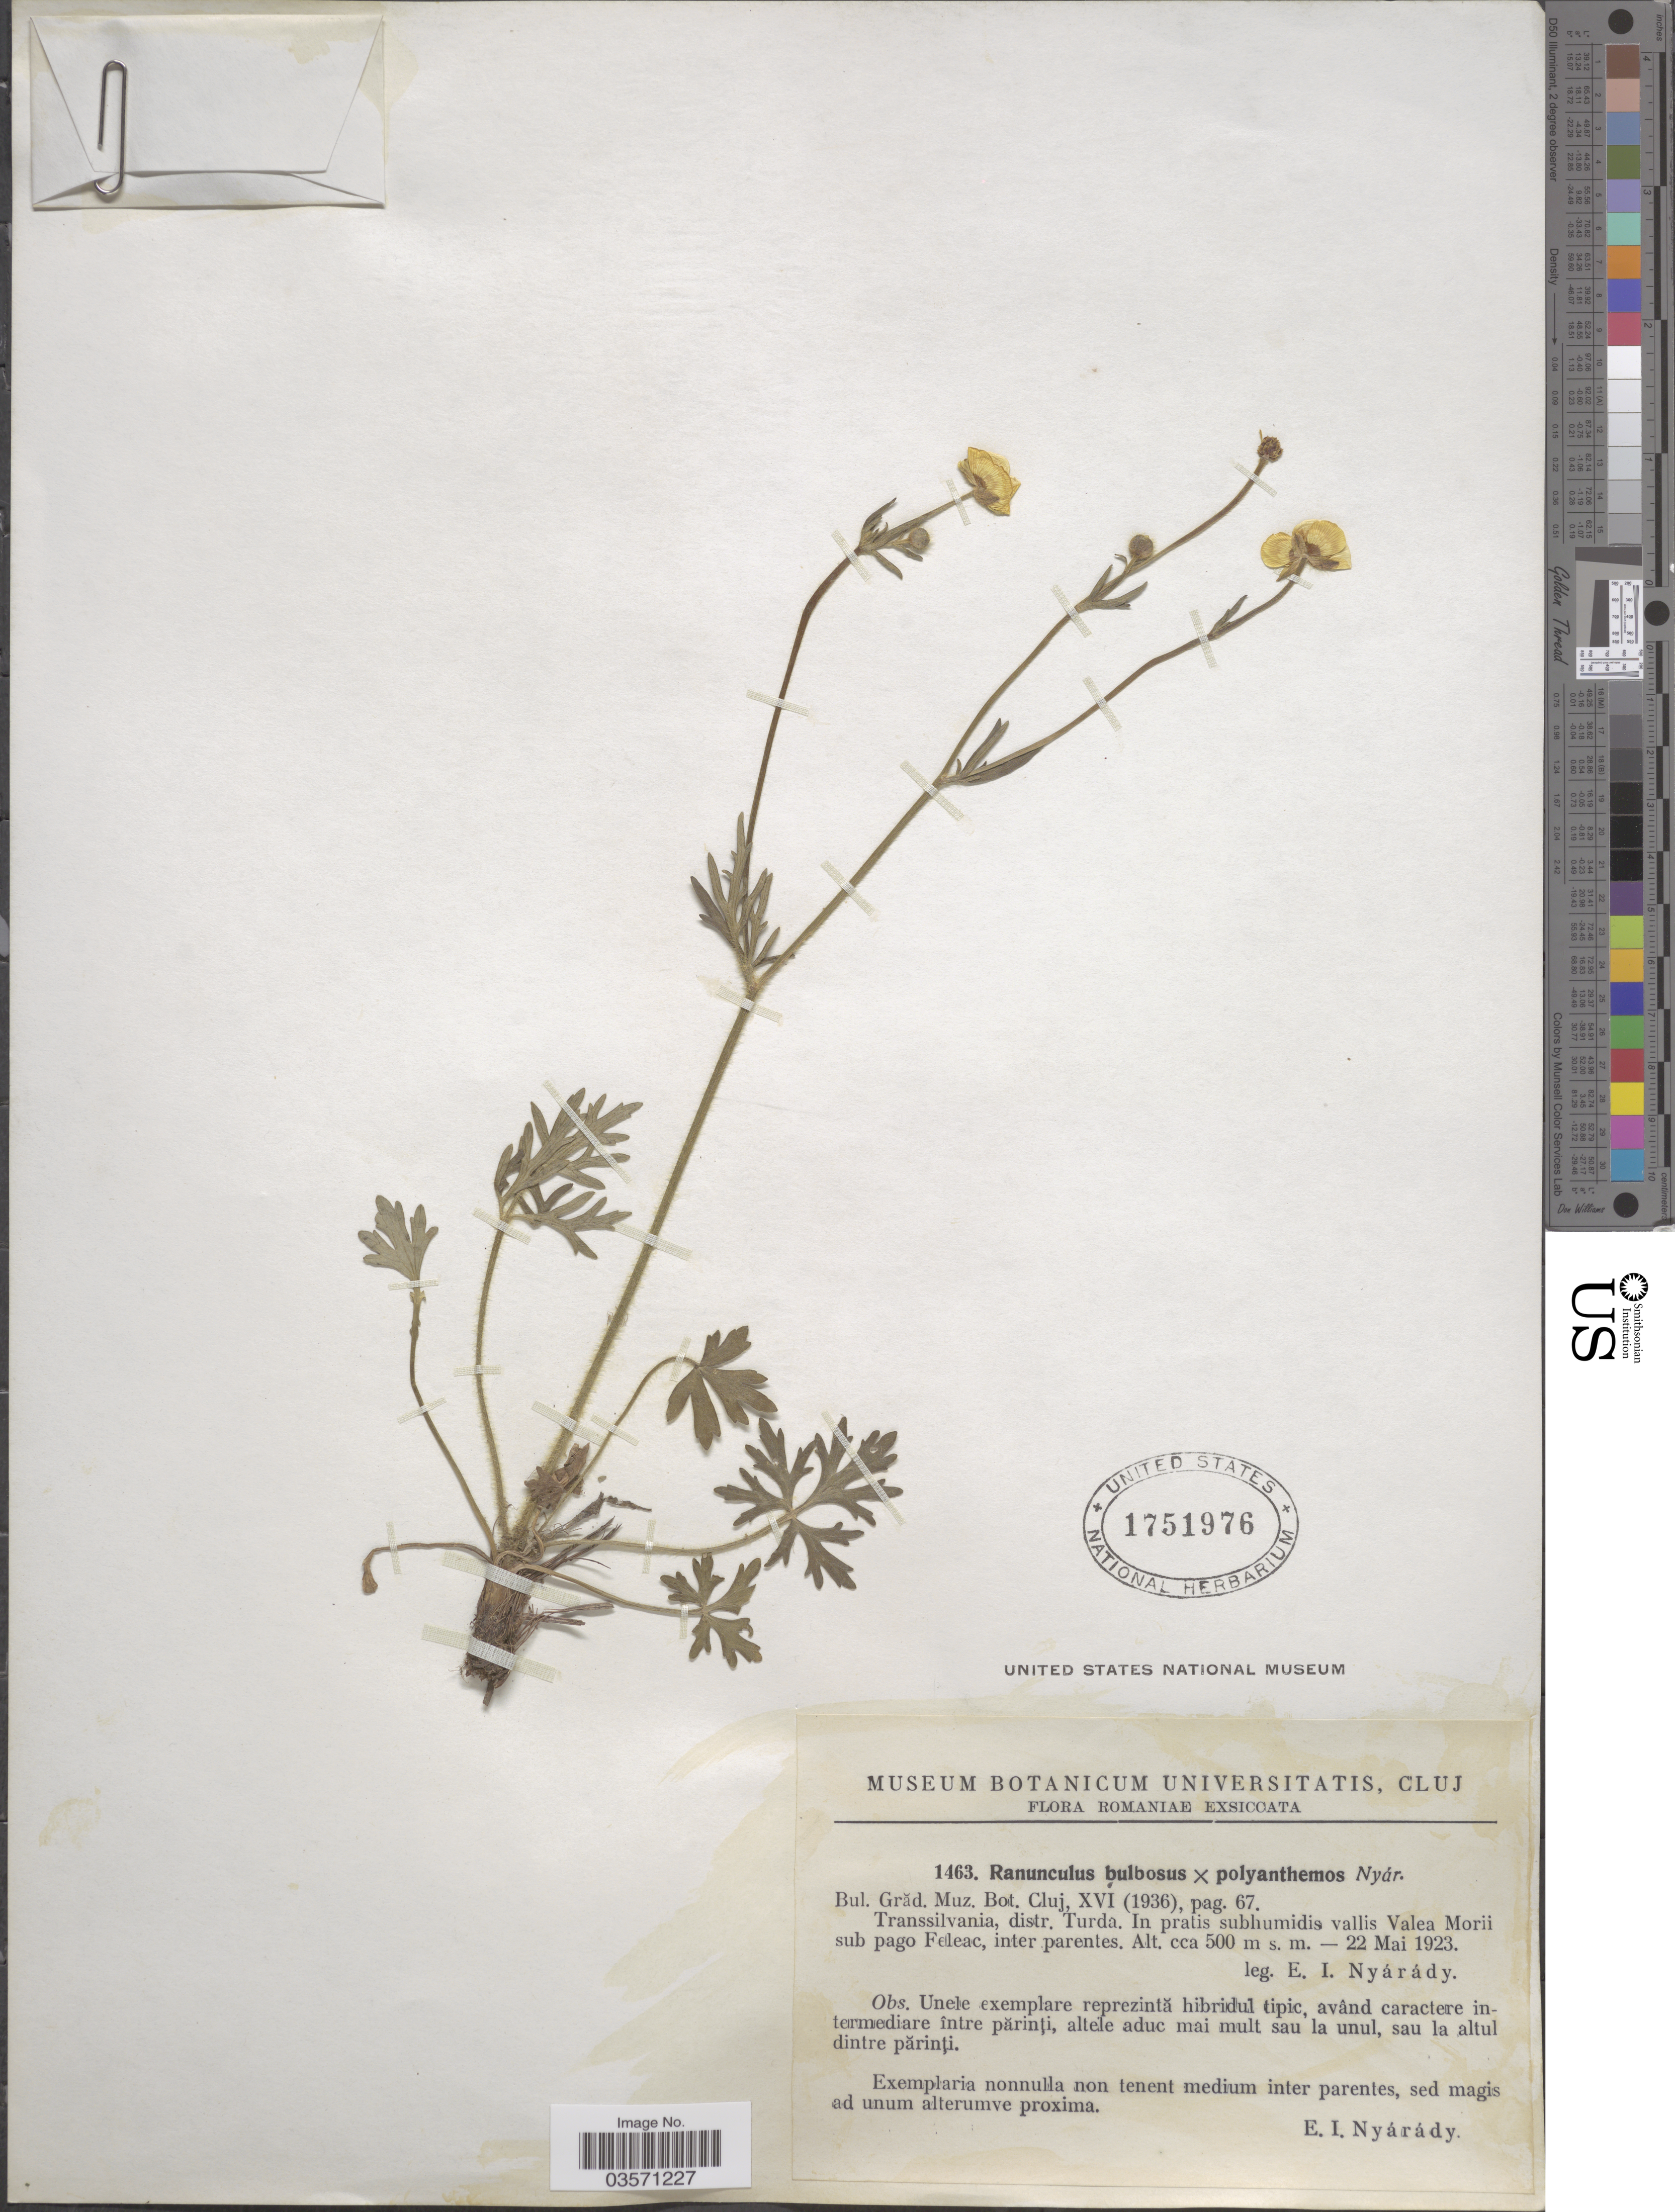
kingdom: Plantae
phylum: Tracheophyta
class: Magnoliopsida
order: Ranunculales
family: Ranunculaceae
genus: Ranunculus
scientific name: Ranunculus bulbosus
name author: L.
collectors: E. Nyárády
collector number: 1463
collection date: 1923-05-22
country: Romania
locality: Transsilvania, distr. Turda. In pratis subhumidis vallis Valea Morii sub pago Feleac, inter parentes.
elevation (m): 500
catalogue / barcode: US 1751976